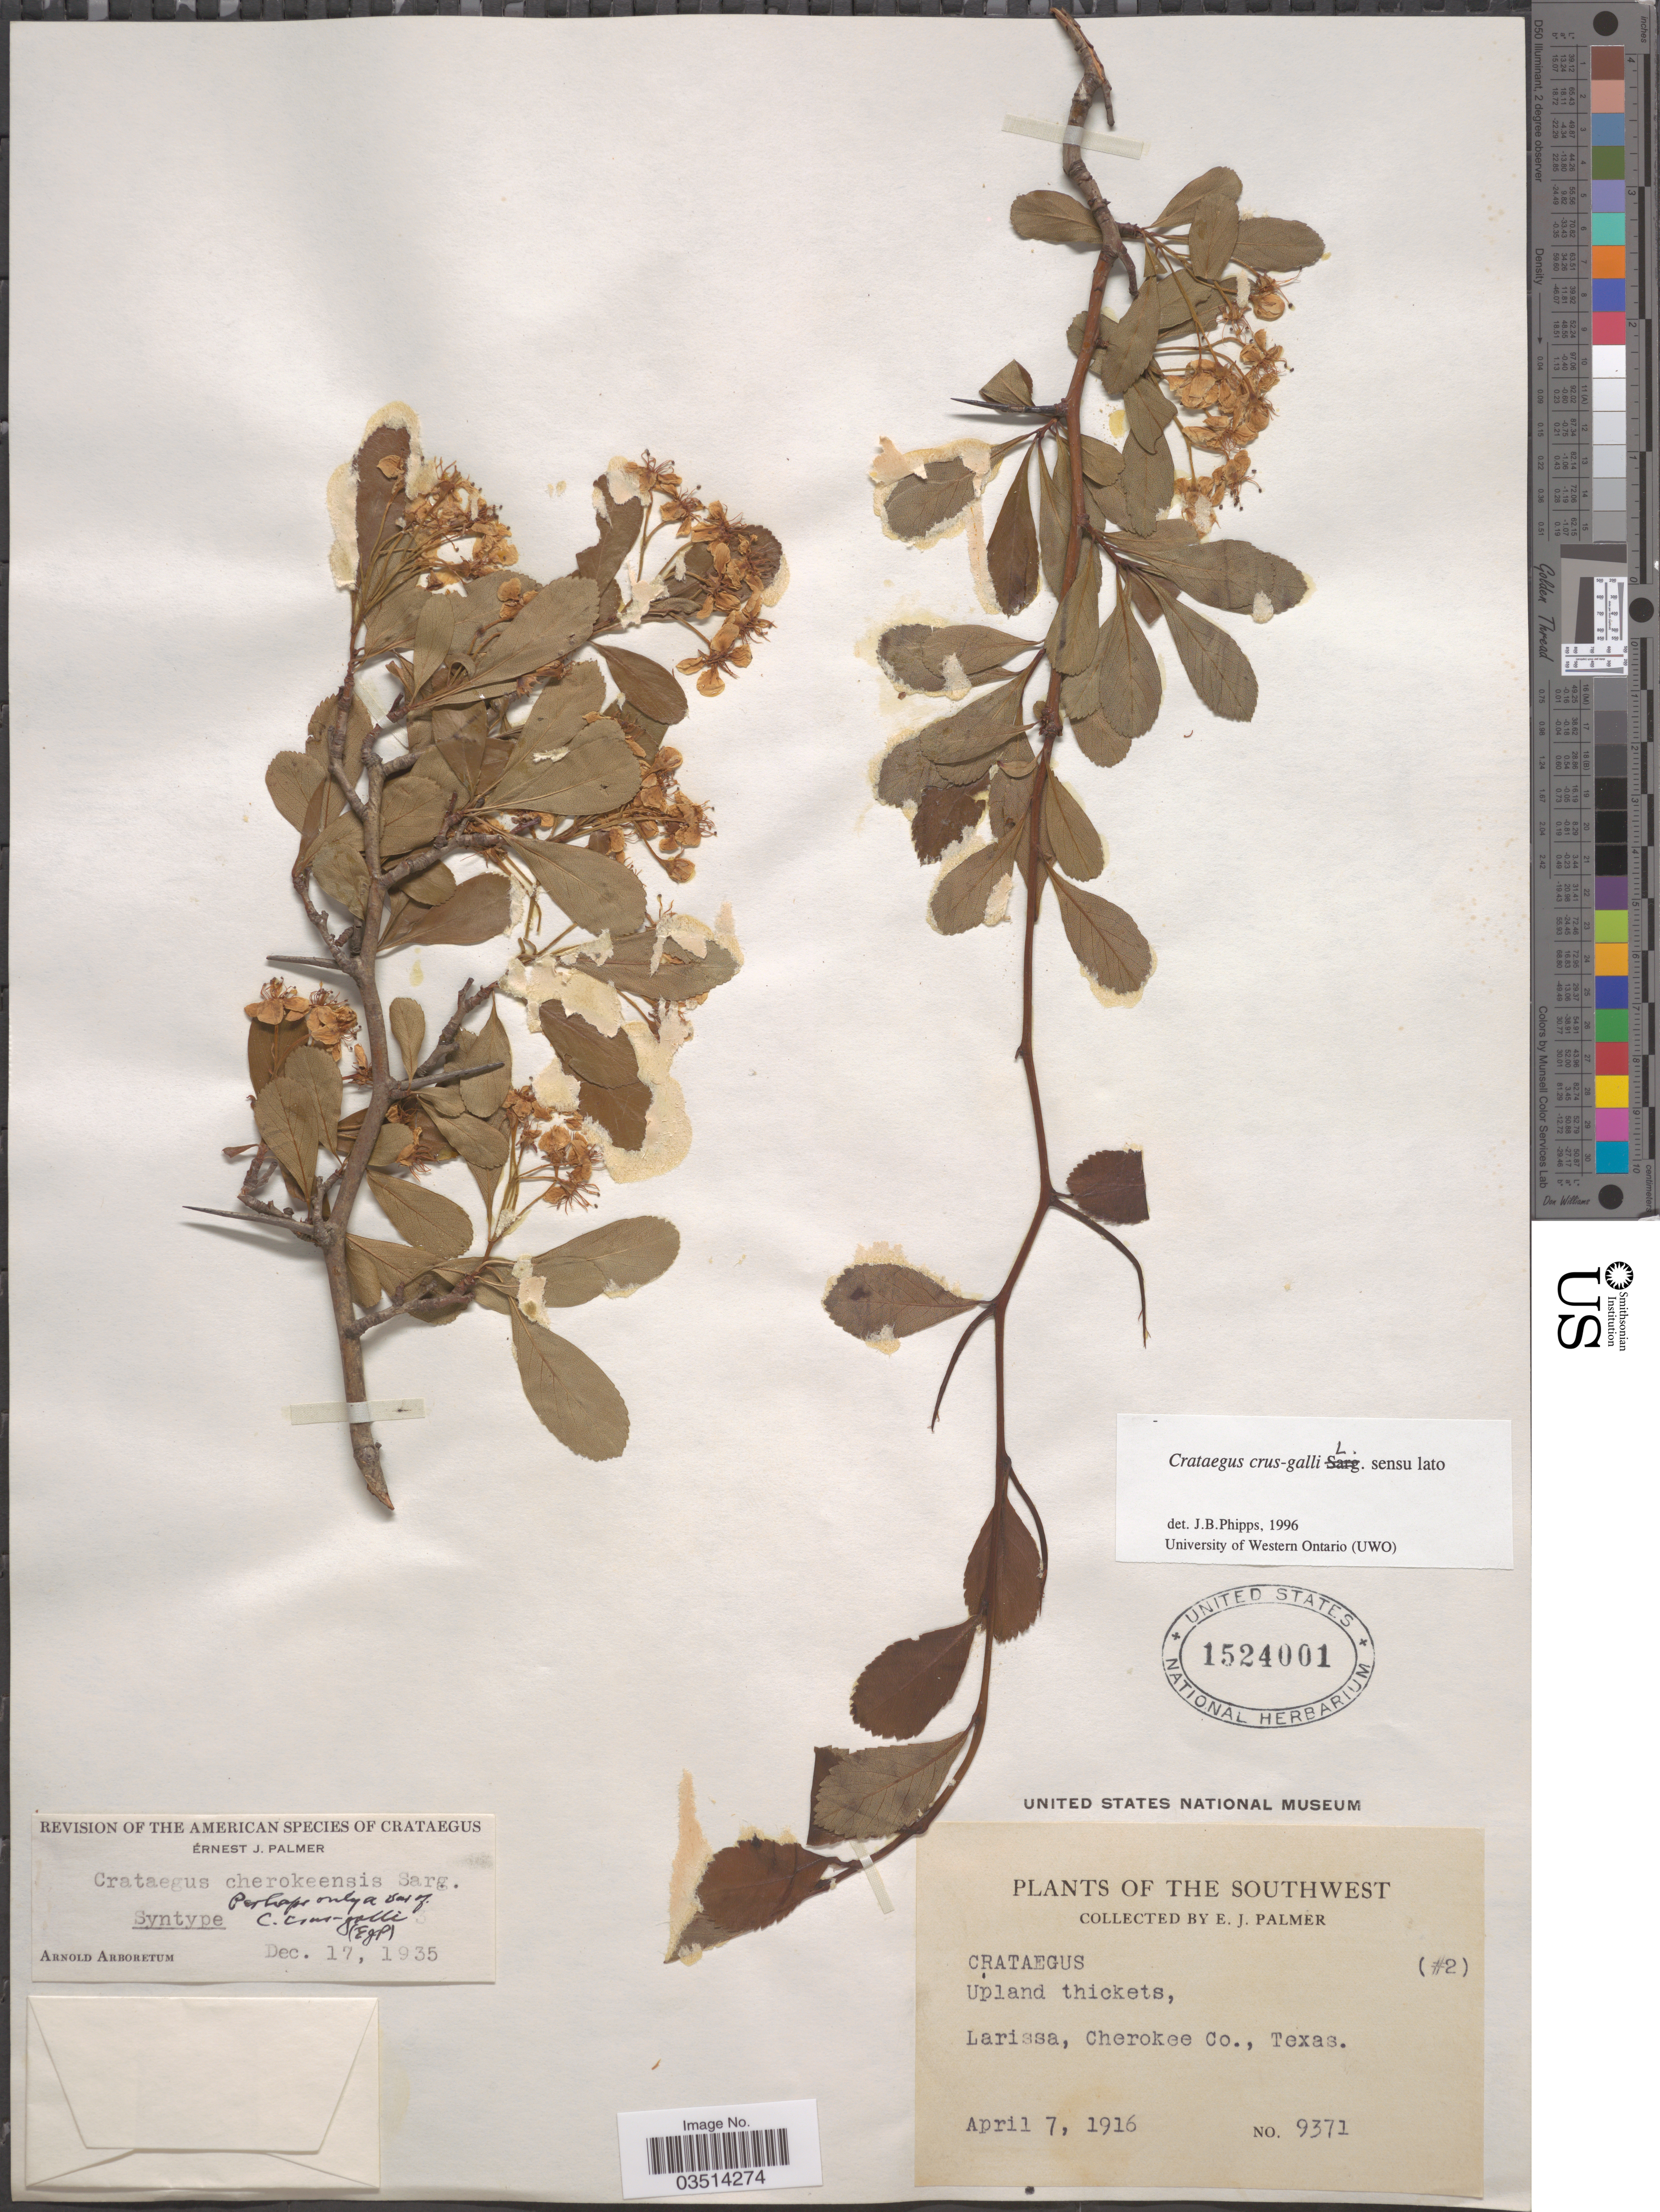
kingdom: Plantae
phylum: Tracheophyta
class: Magnoliopsida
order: Rosales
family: Rosaceae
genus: Crataegus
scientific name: Crataegus crus-galli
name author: L.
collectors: E. J. Palmer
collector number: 9371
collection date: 1916-04-07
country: United States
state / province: Texas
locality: Southwest. Upland thickets, Larissa, Cherokee Co.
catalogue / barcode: US 1524001